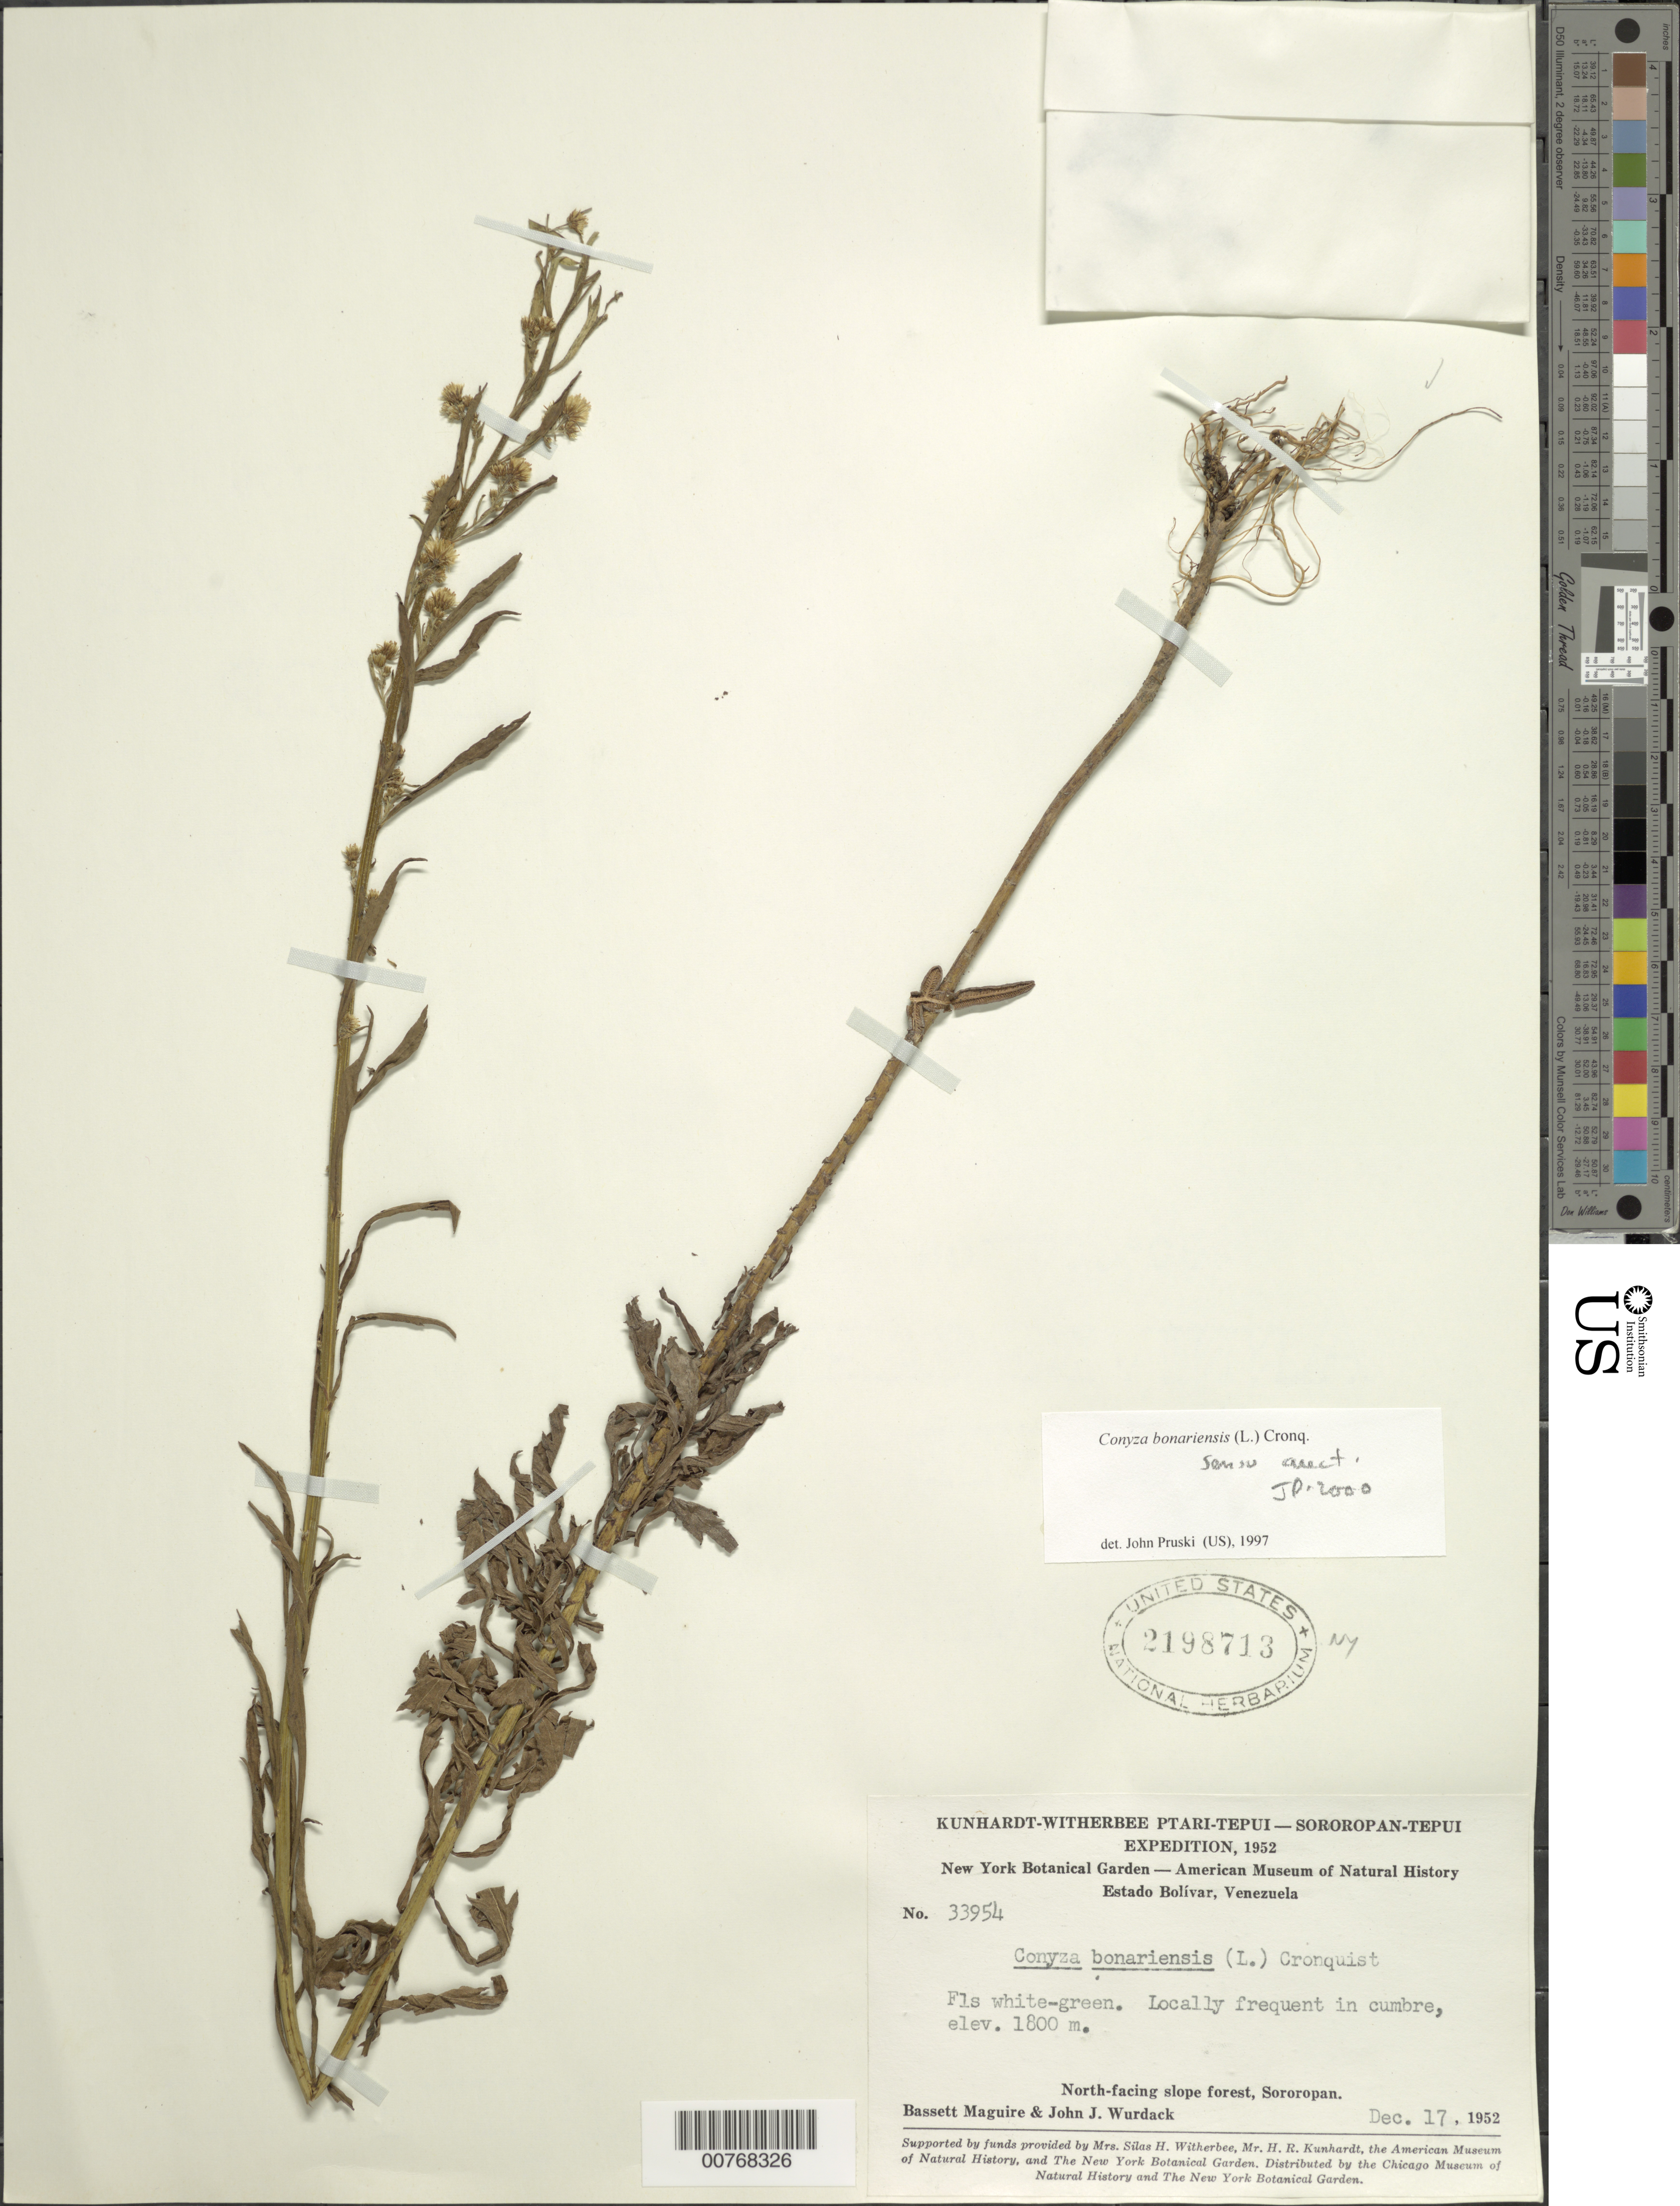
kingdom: Plantae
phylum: Tracheophyta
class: Magnoliopsida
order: Asterales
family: Asteraceae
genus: Conyza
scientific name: Conyza bonariensis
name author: (L.) Cronq.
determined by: Pruski, J. F.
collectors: B. Maguire & J. J. Wurdack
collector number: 33954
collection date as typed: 17-Dec-52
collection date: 1952-12-17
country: Venezuela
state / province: Bolívar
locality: Sororopán-tepuí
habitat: North facing slop forest in cumbre.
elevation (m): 1800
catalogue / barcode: US 2198713